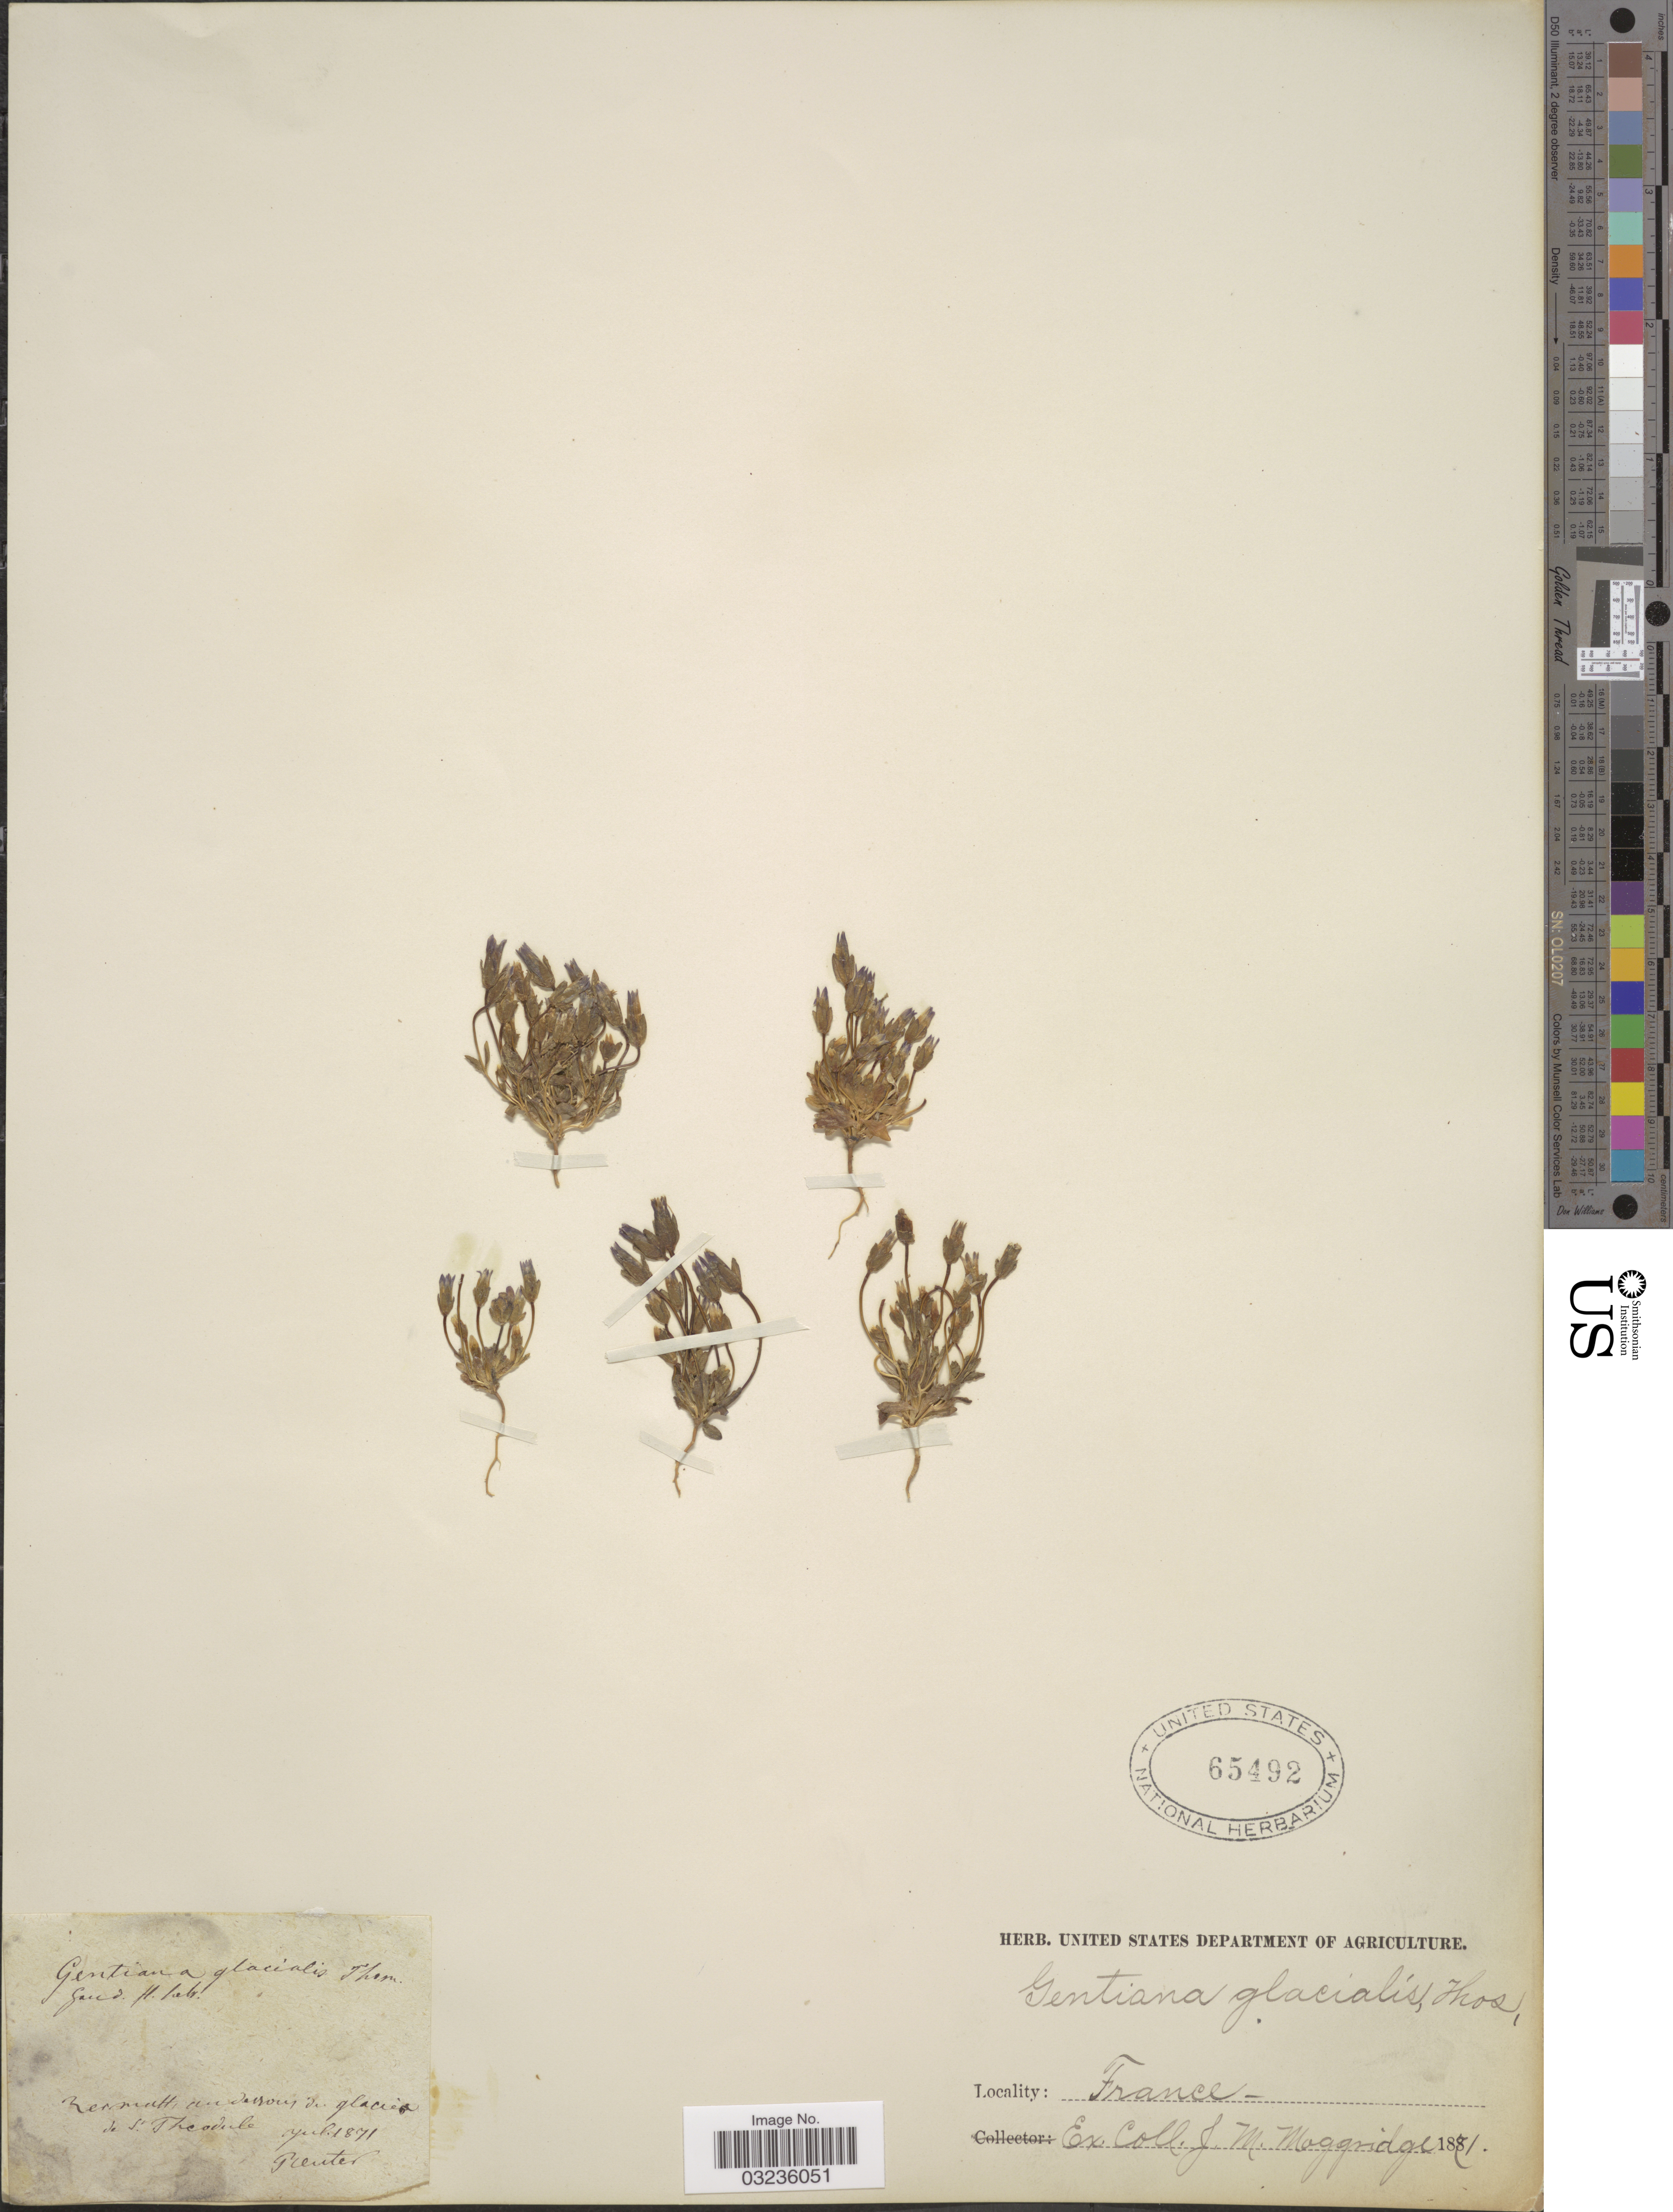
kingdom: Plantae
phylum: Tracheophyta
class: Magnoliopsida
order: Gentianales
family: Gentianaceae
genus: Gentiana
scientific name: Gentiana gracilis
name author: (Kunth) Fabris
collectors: -. Reuter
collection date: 1871-07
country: France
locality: [illegible text] glacier de St. Thoedule.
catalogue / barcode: US 65492